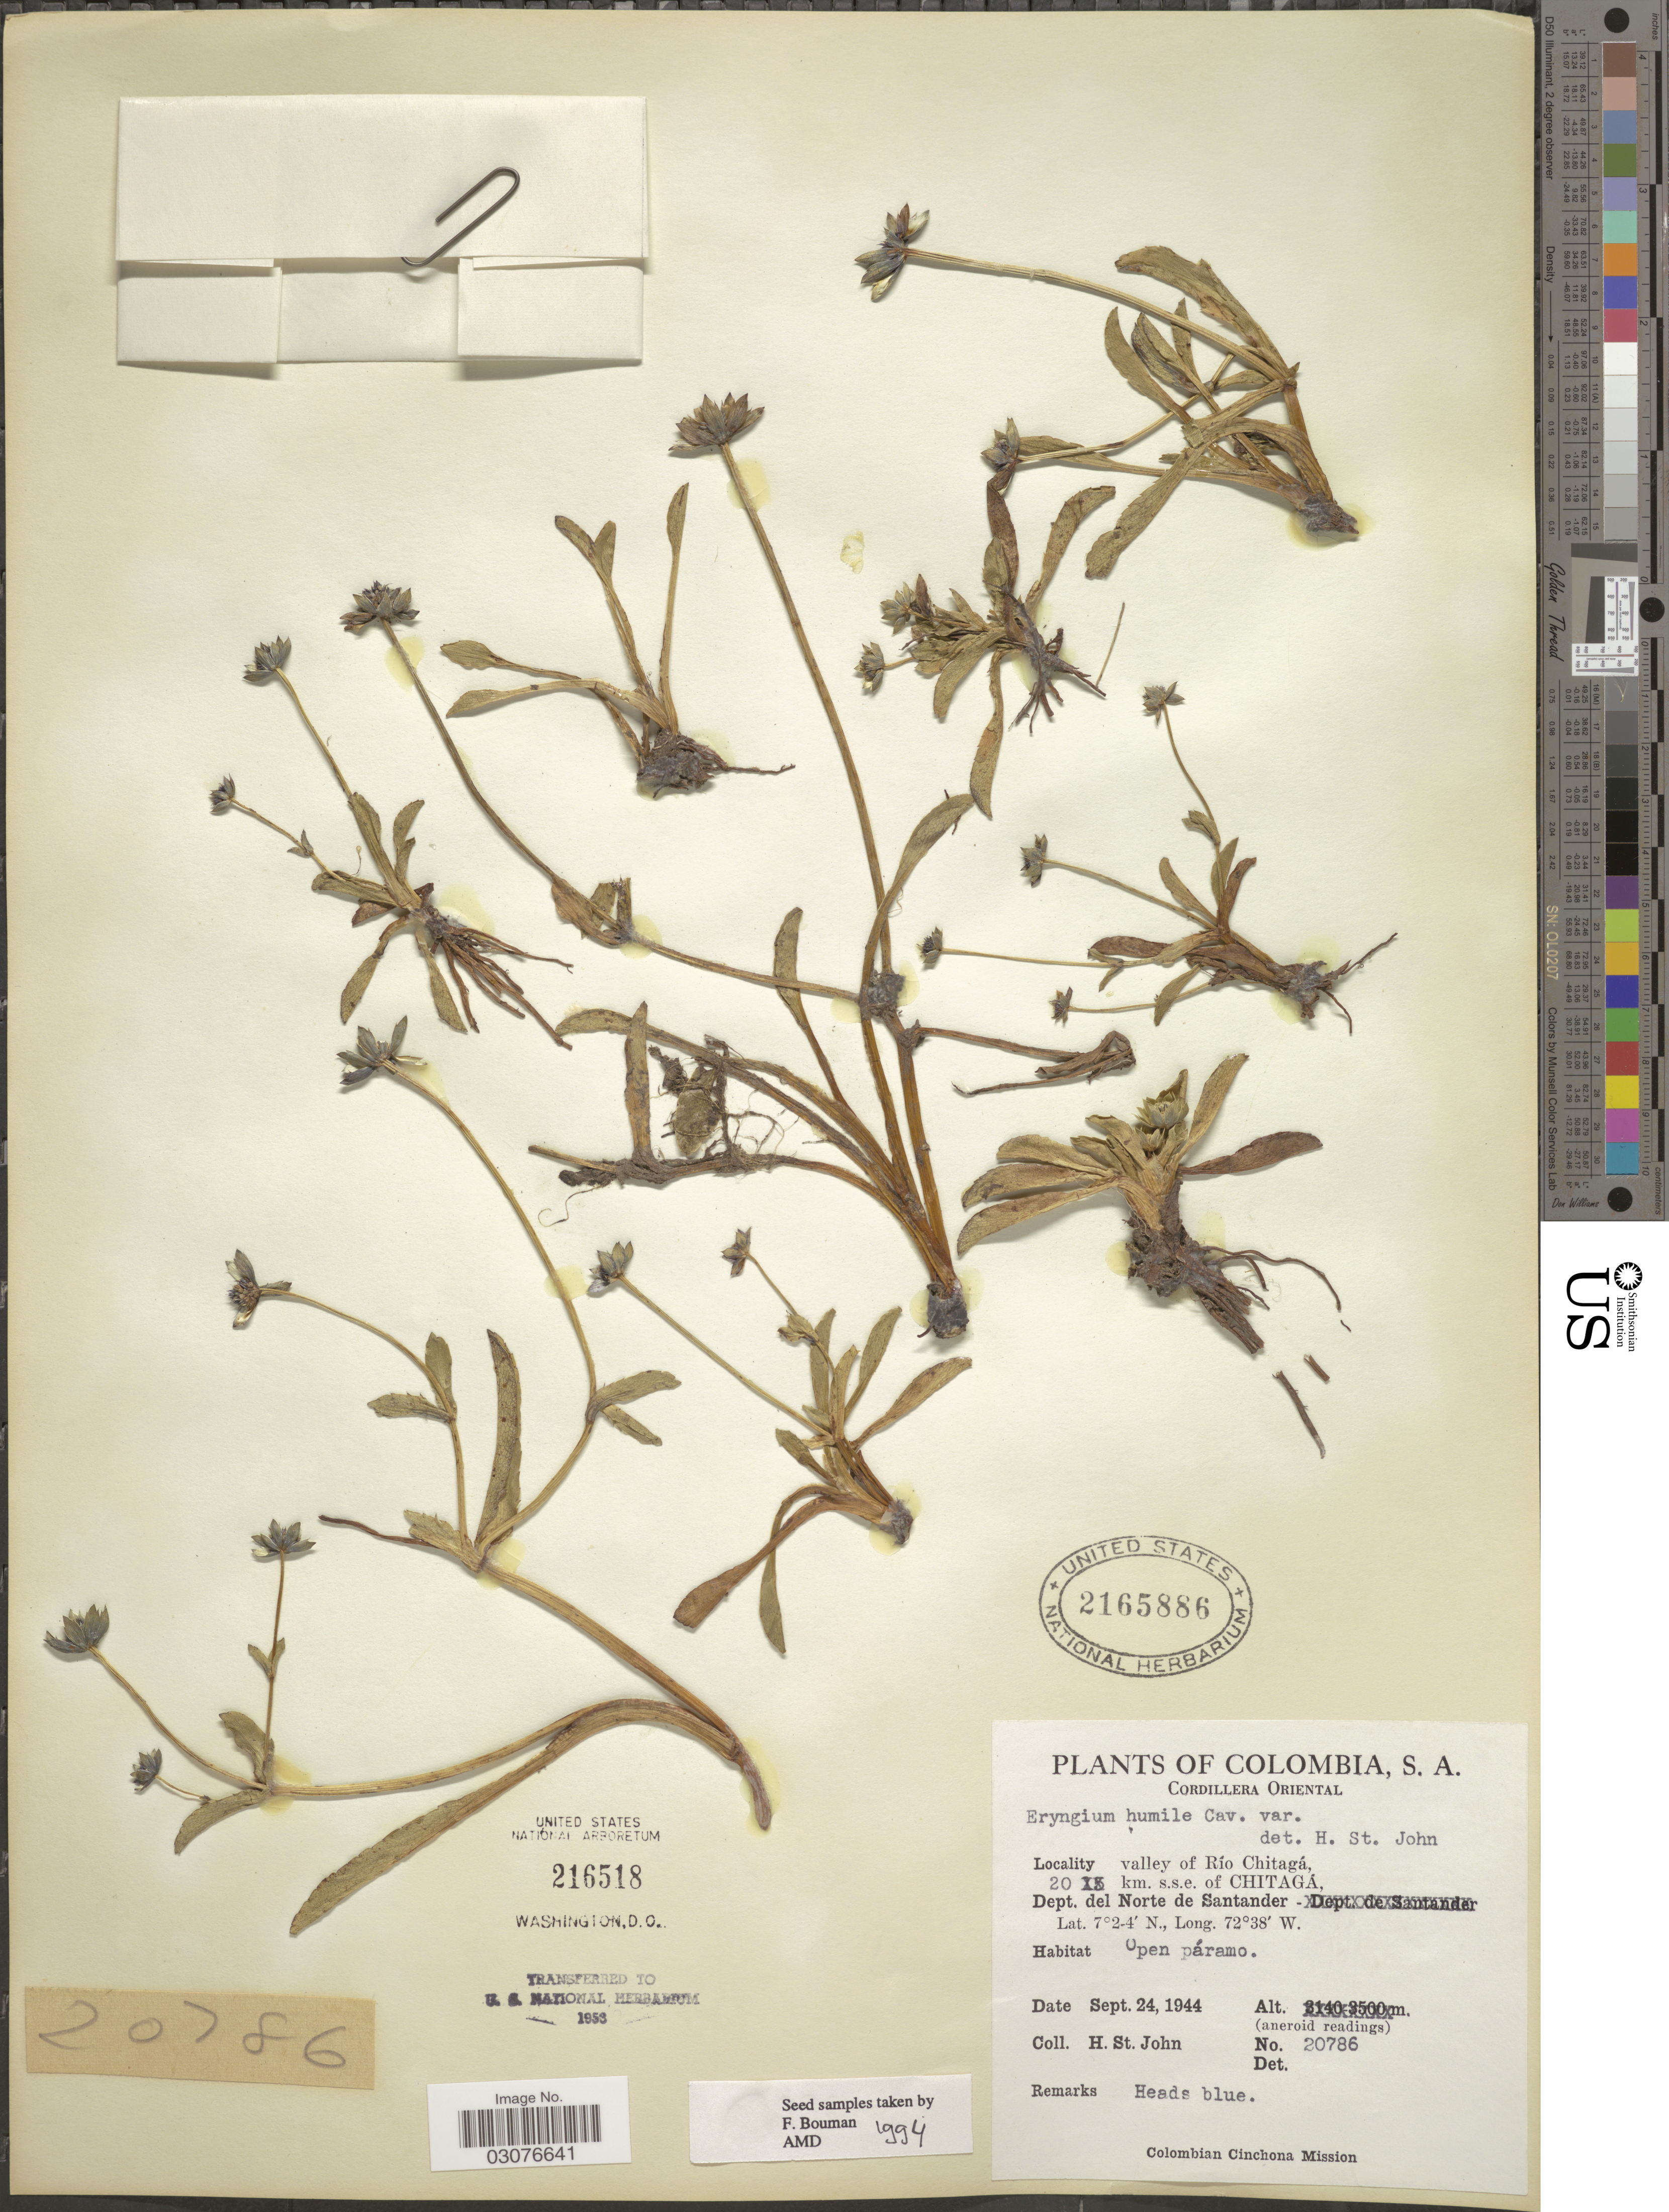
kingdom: Plantae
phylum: Tracheophyta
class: Magnoliopsida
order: Apiales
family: Apiaceae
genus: Eryngium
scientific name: Eryngium humile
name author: Cav.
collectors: H. St. John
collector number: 20786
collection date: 1944-09-24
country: Colombia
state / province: Norte de Santander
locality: Cordillera Oriental, valley of Río Chitagá, 20 km. s.s.e. of Chitaga, Dept. del Norte de Santander.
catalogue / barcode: US 2165886